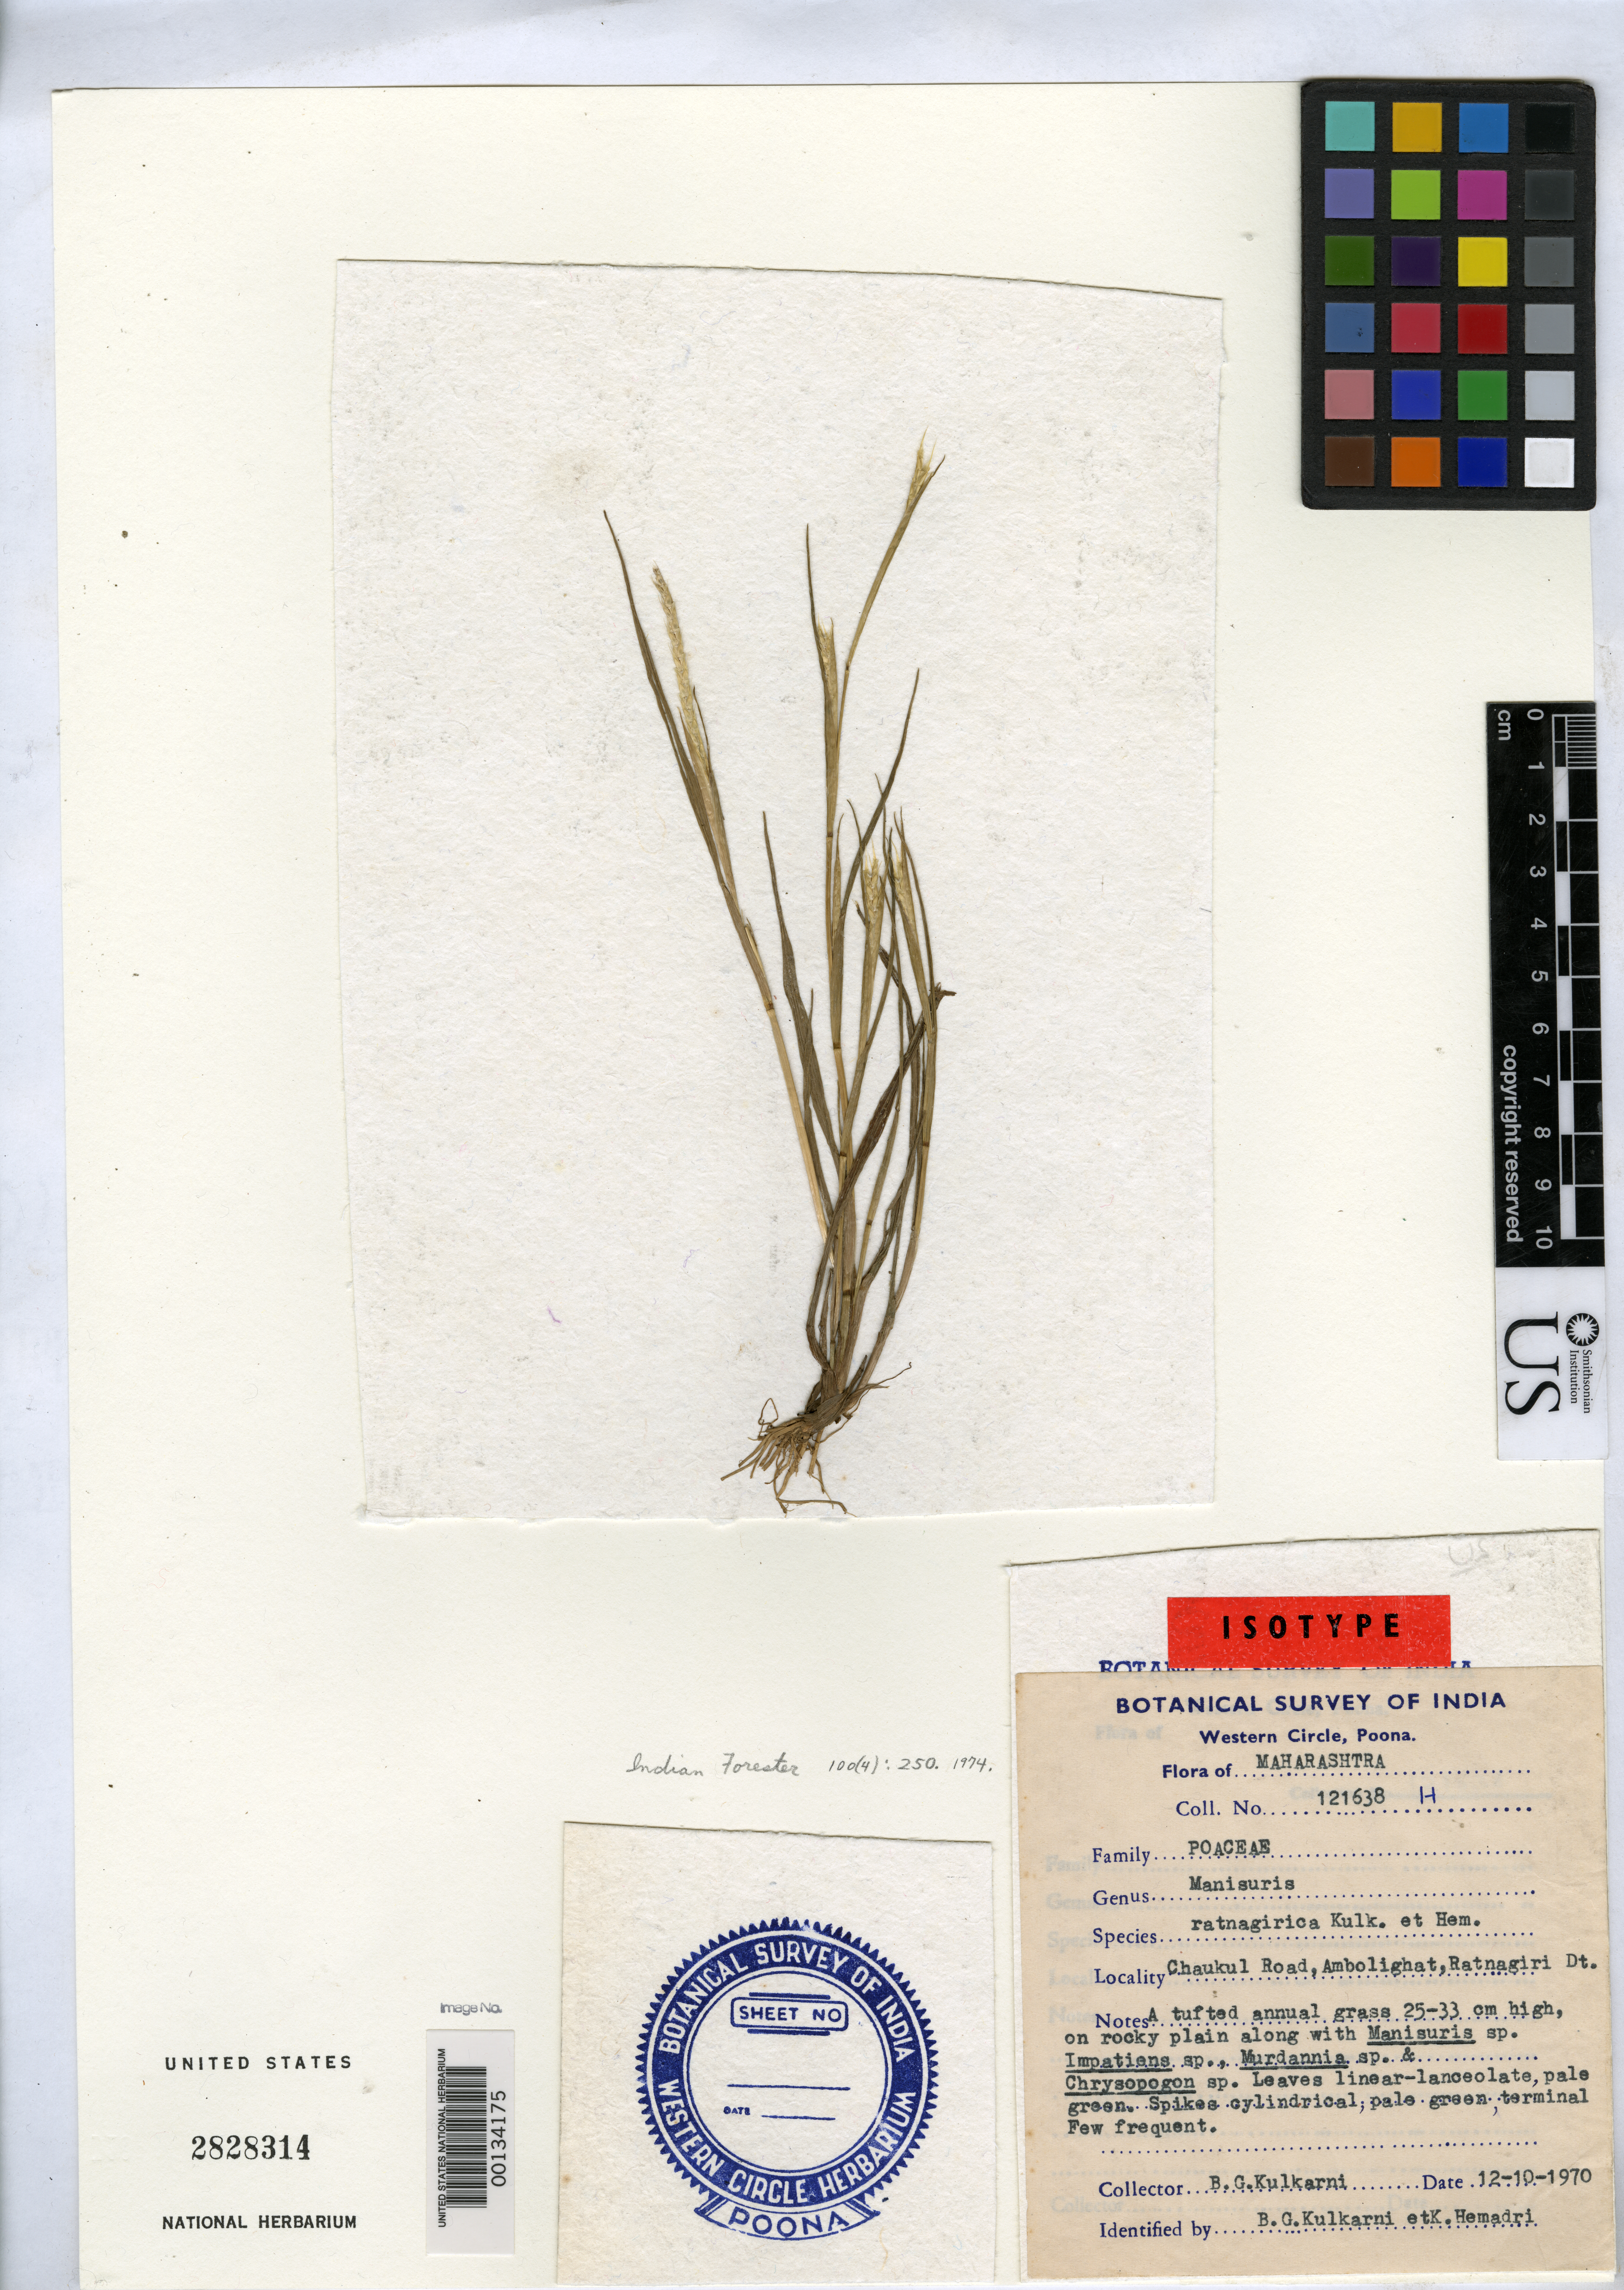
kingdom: Plantae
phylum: Tracheophyta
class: Liliopsida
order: Poales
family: Poaceae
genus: Manisuris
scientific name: Manisuris ratnagirica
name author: Kulkarni & Hemadri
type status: Isotype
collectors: B. Kulkarni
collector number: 121638 H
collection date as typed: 12 Oct 1970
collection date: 1970-10-12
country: India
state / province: Maharashtra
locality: Chaukul road, Ambolighat, Ratnigiri Dist.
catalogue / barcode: US 2828314